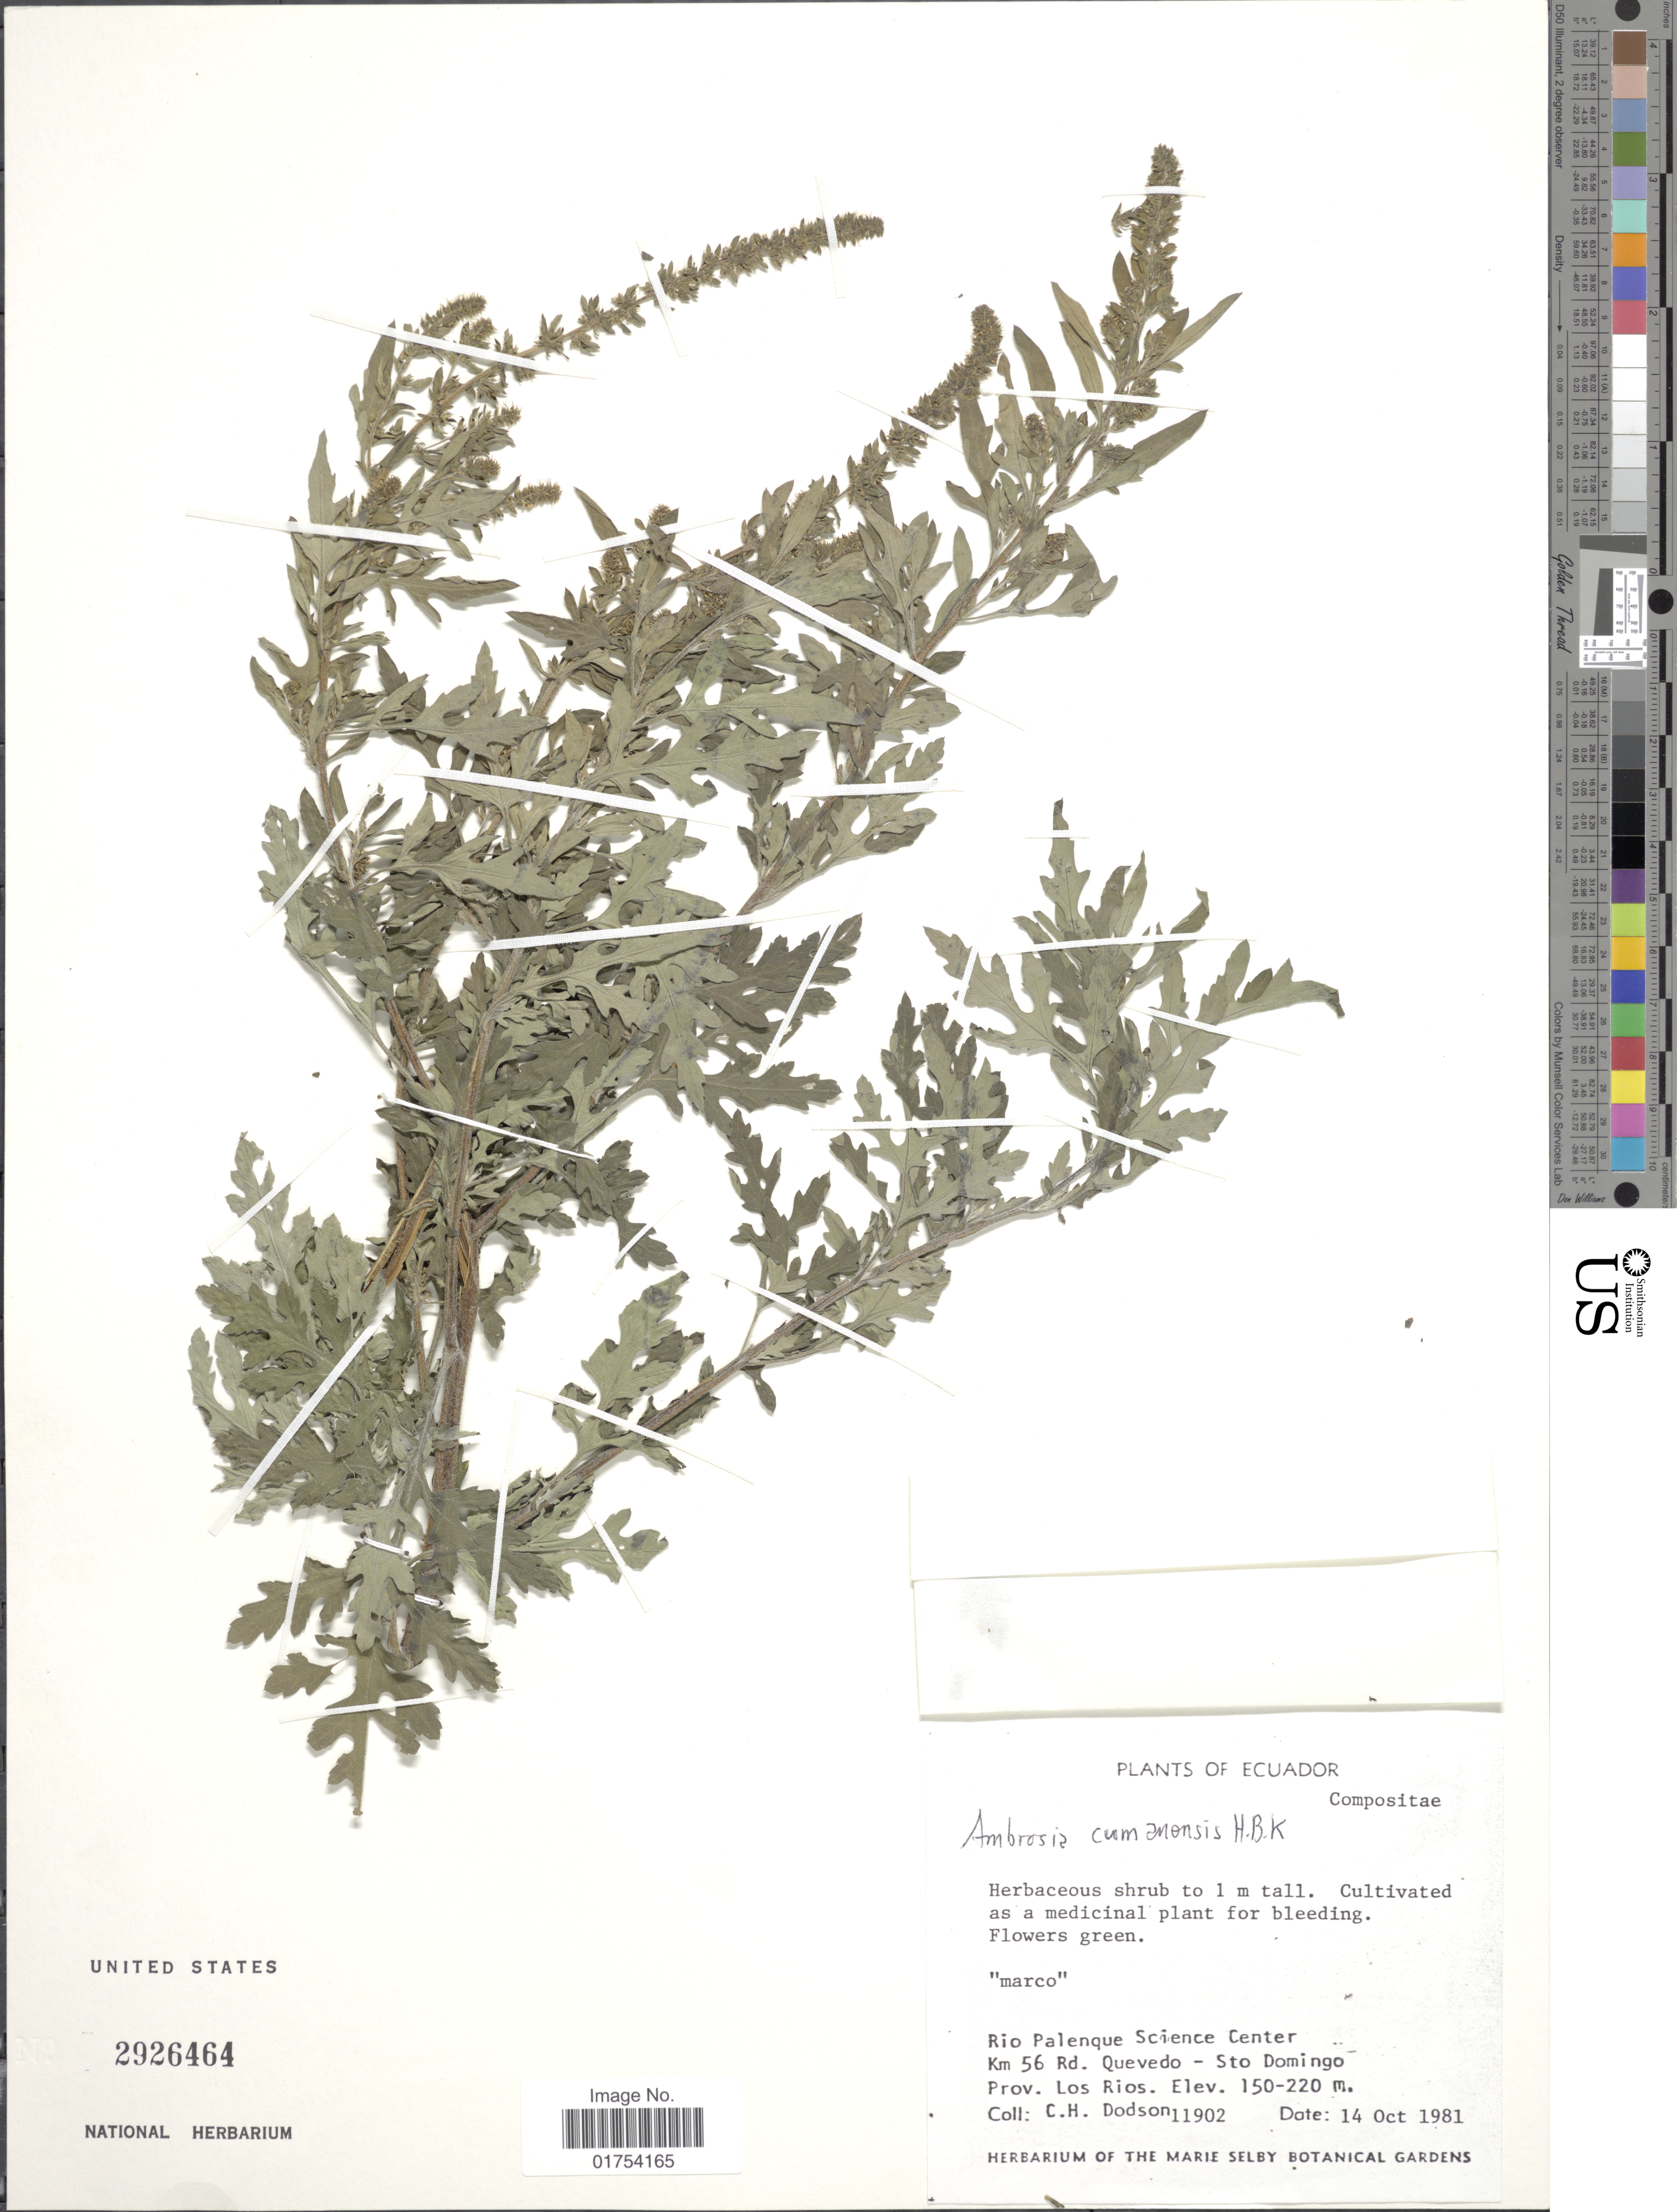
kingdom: Plantae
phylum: Tracheophyta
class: Magnoliopsida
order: Asterales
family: Asteraceae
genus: Ambrosia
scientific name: Ambrosia peruviana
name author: Willd.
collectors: C. H. Dodson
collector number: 11902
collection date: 1981-10-14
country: Ecuador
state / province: Los Ríos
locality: Rio Palenque Science Center, Km 56 Rd. Quevedo - Sto Domingo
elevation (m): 150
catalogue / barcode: US 2926464